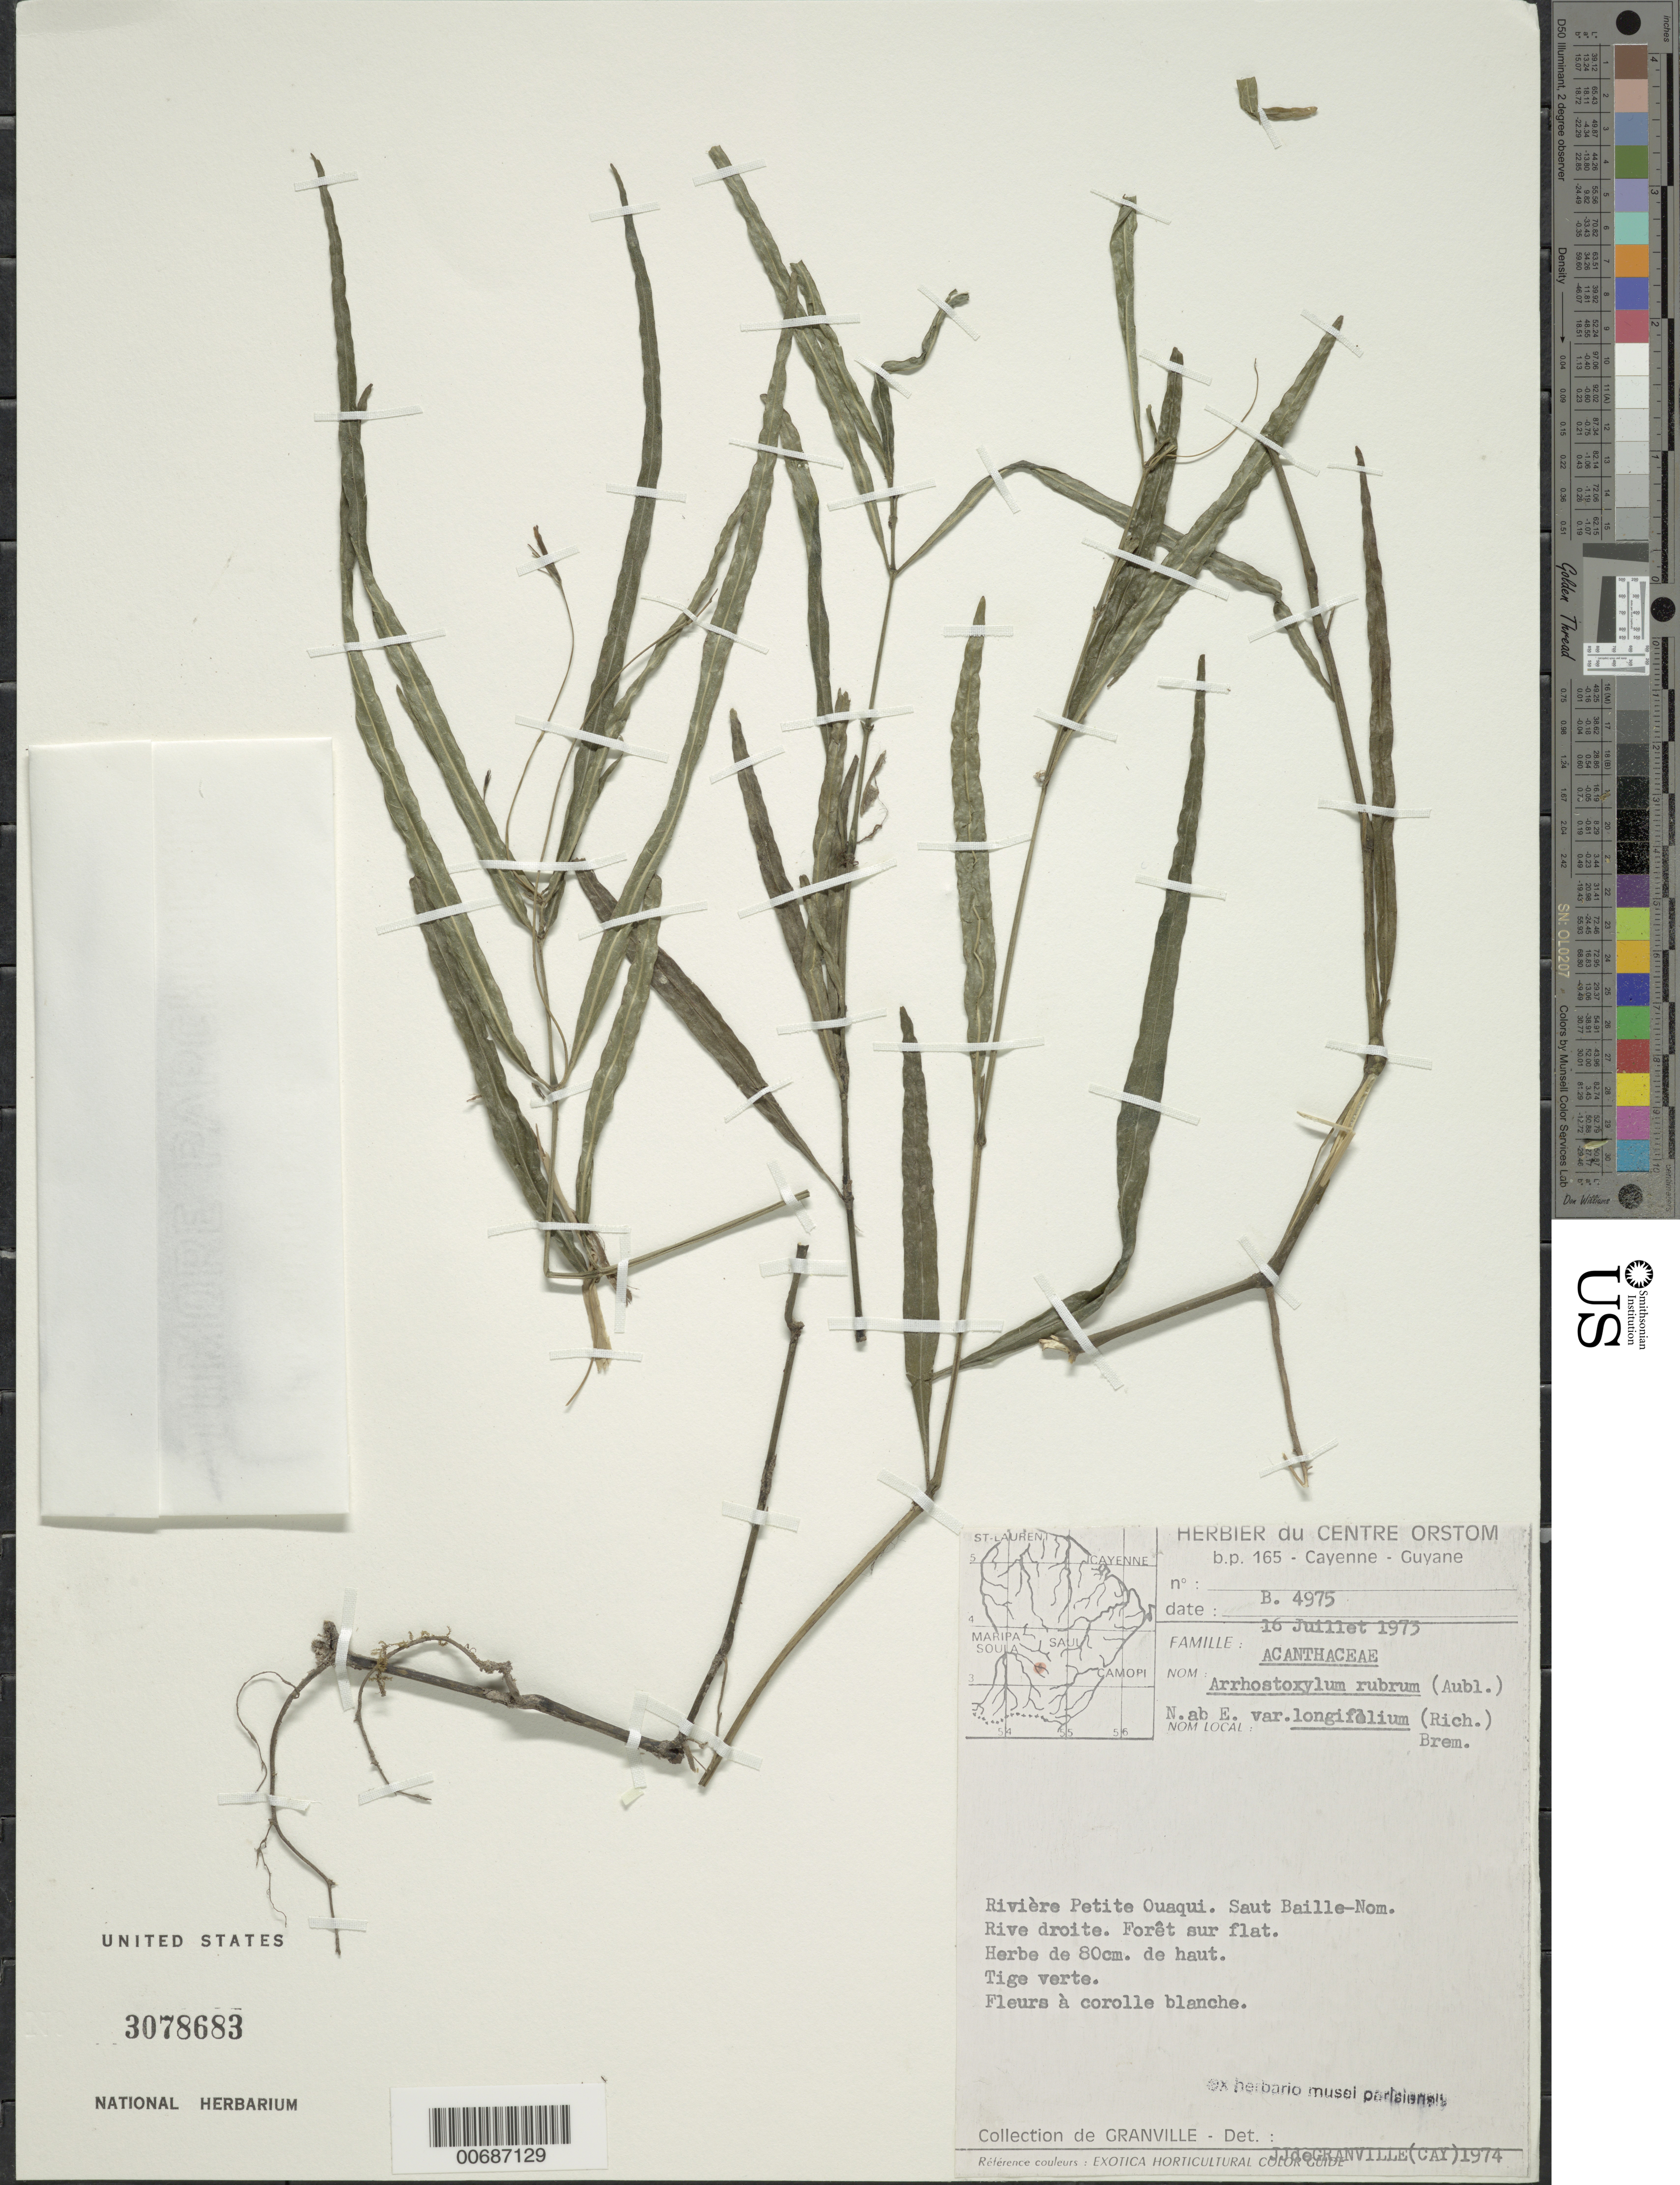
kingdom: Plantae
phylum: Tracheophyta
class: Magnoliopsida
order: Lamiales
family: Acanthaceae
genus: Arrhostoxylum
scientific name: Arrhostoxylum rubrum var. longifolium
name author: Aubl.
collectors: J.-J. de Granville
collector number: B 4975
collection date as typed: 16-Jul-73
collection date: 1973-07-16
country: French Guiana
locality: Rivière Petite Ouaqui, Saut Baille-Nom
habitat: Rive droite. forêt sur flat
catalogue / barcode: US 3078683